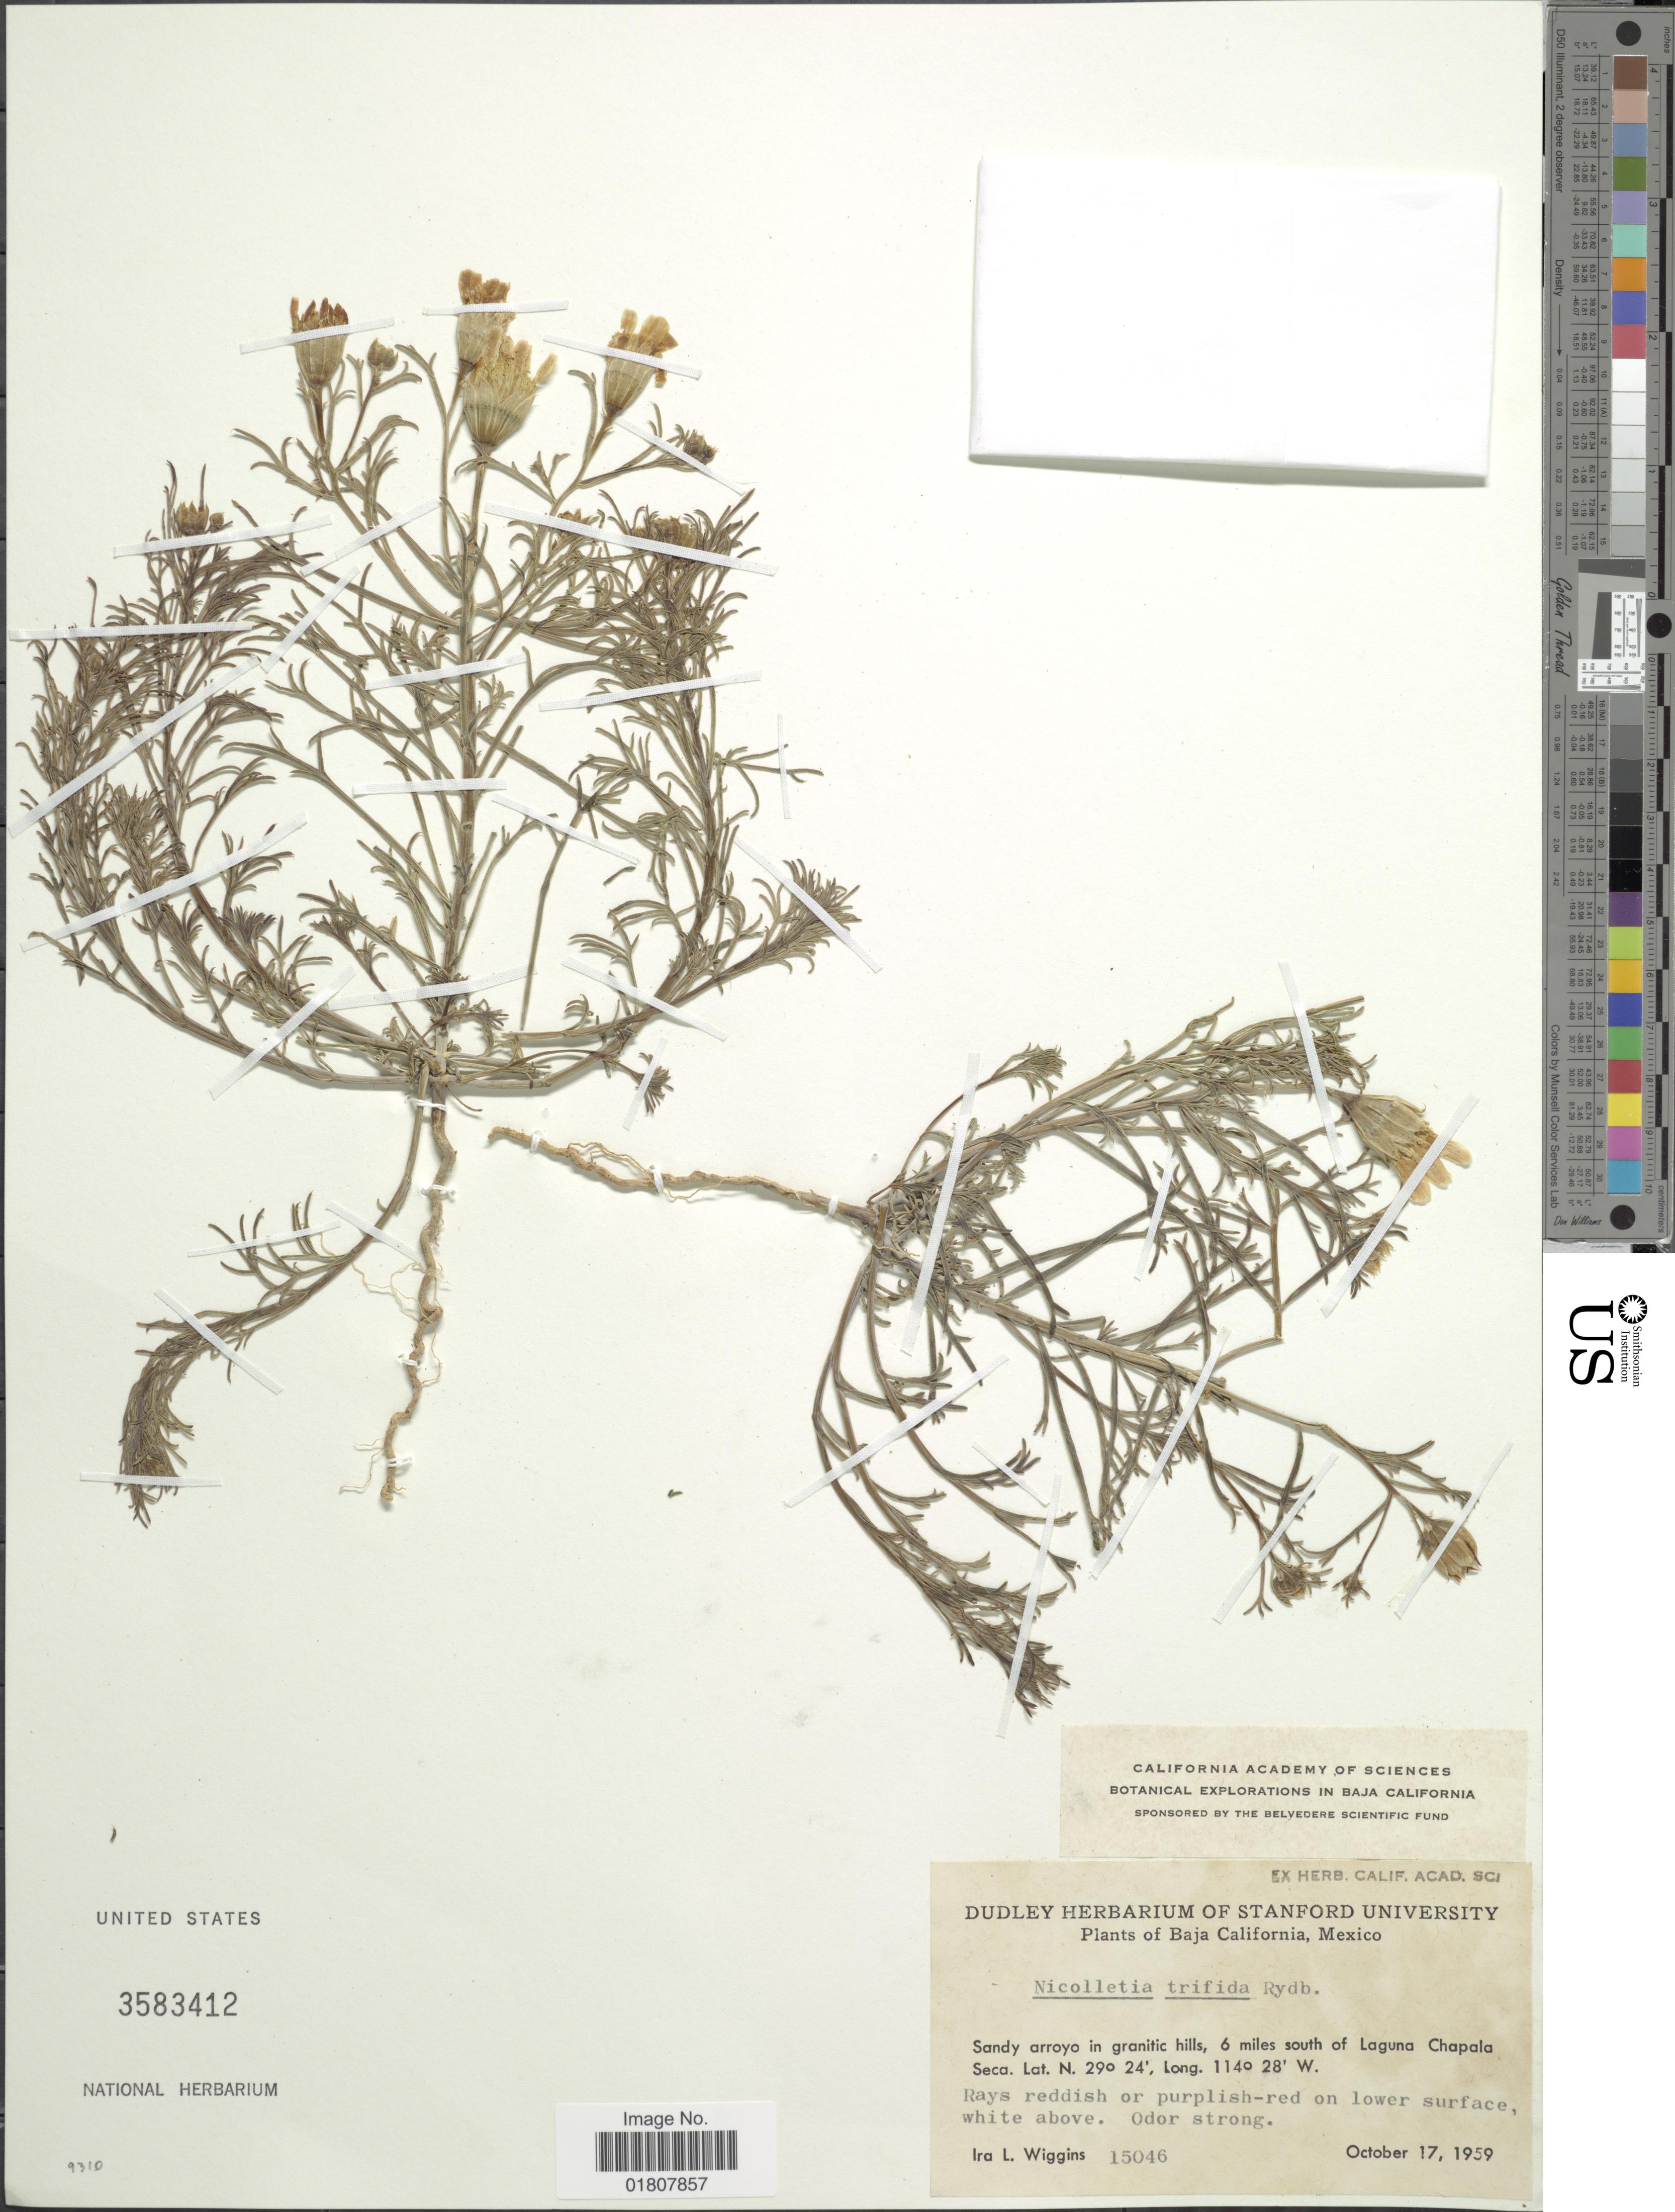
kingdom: Plantae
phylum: Tracheophyta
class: Magnoliopsida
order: Asterales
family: Asteraceae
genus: Nicolletia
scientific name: Nicolletia trifida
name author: Rydb.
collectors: I. L. Wiggins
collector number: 15046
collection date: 1959-10-17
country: Mexico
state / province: Baja California Sur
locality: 6 miles south of Laguna Chapala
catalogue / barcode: US 3583412